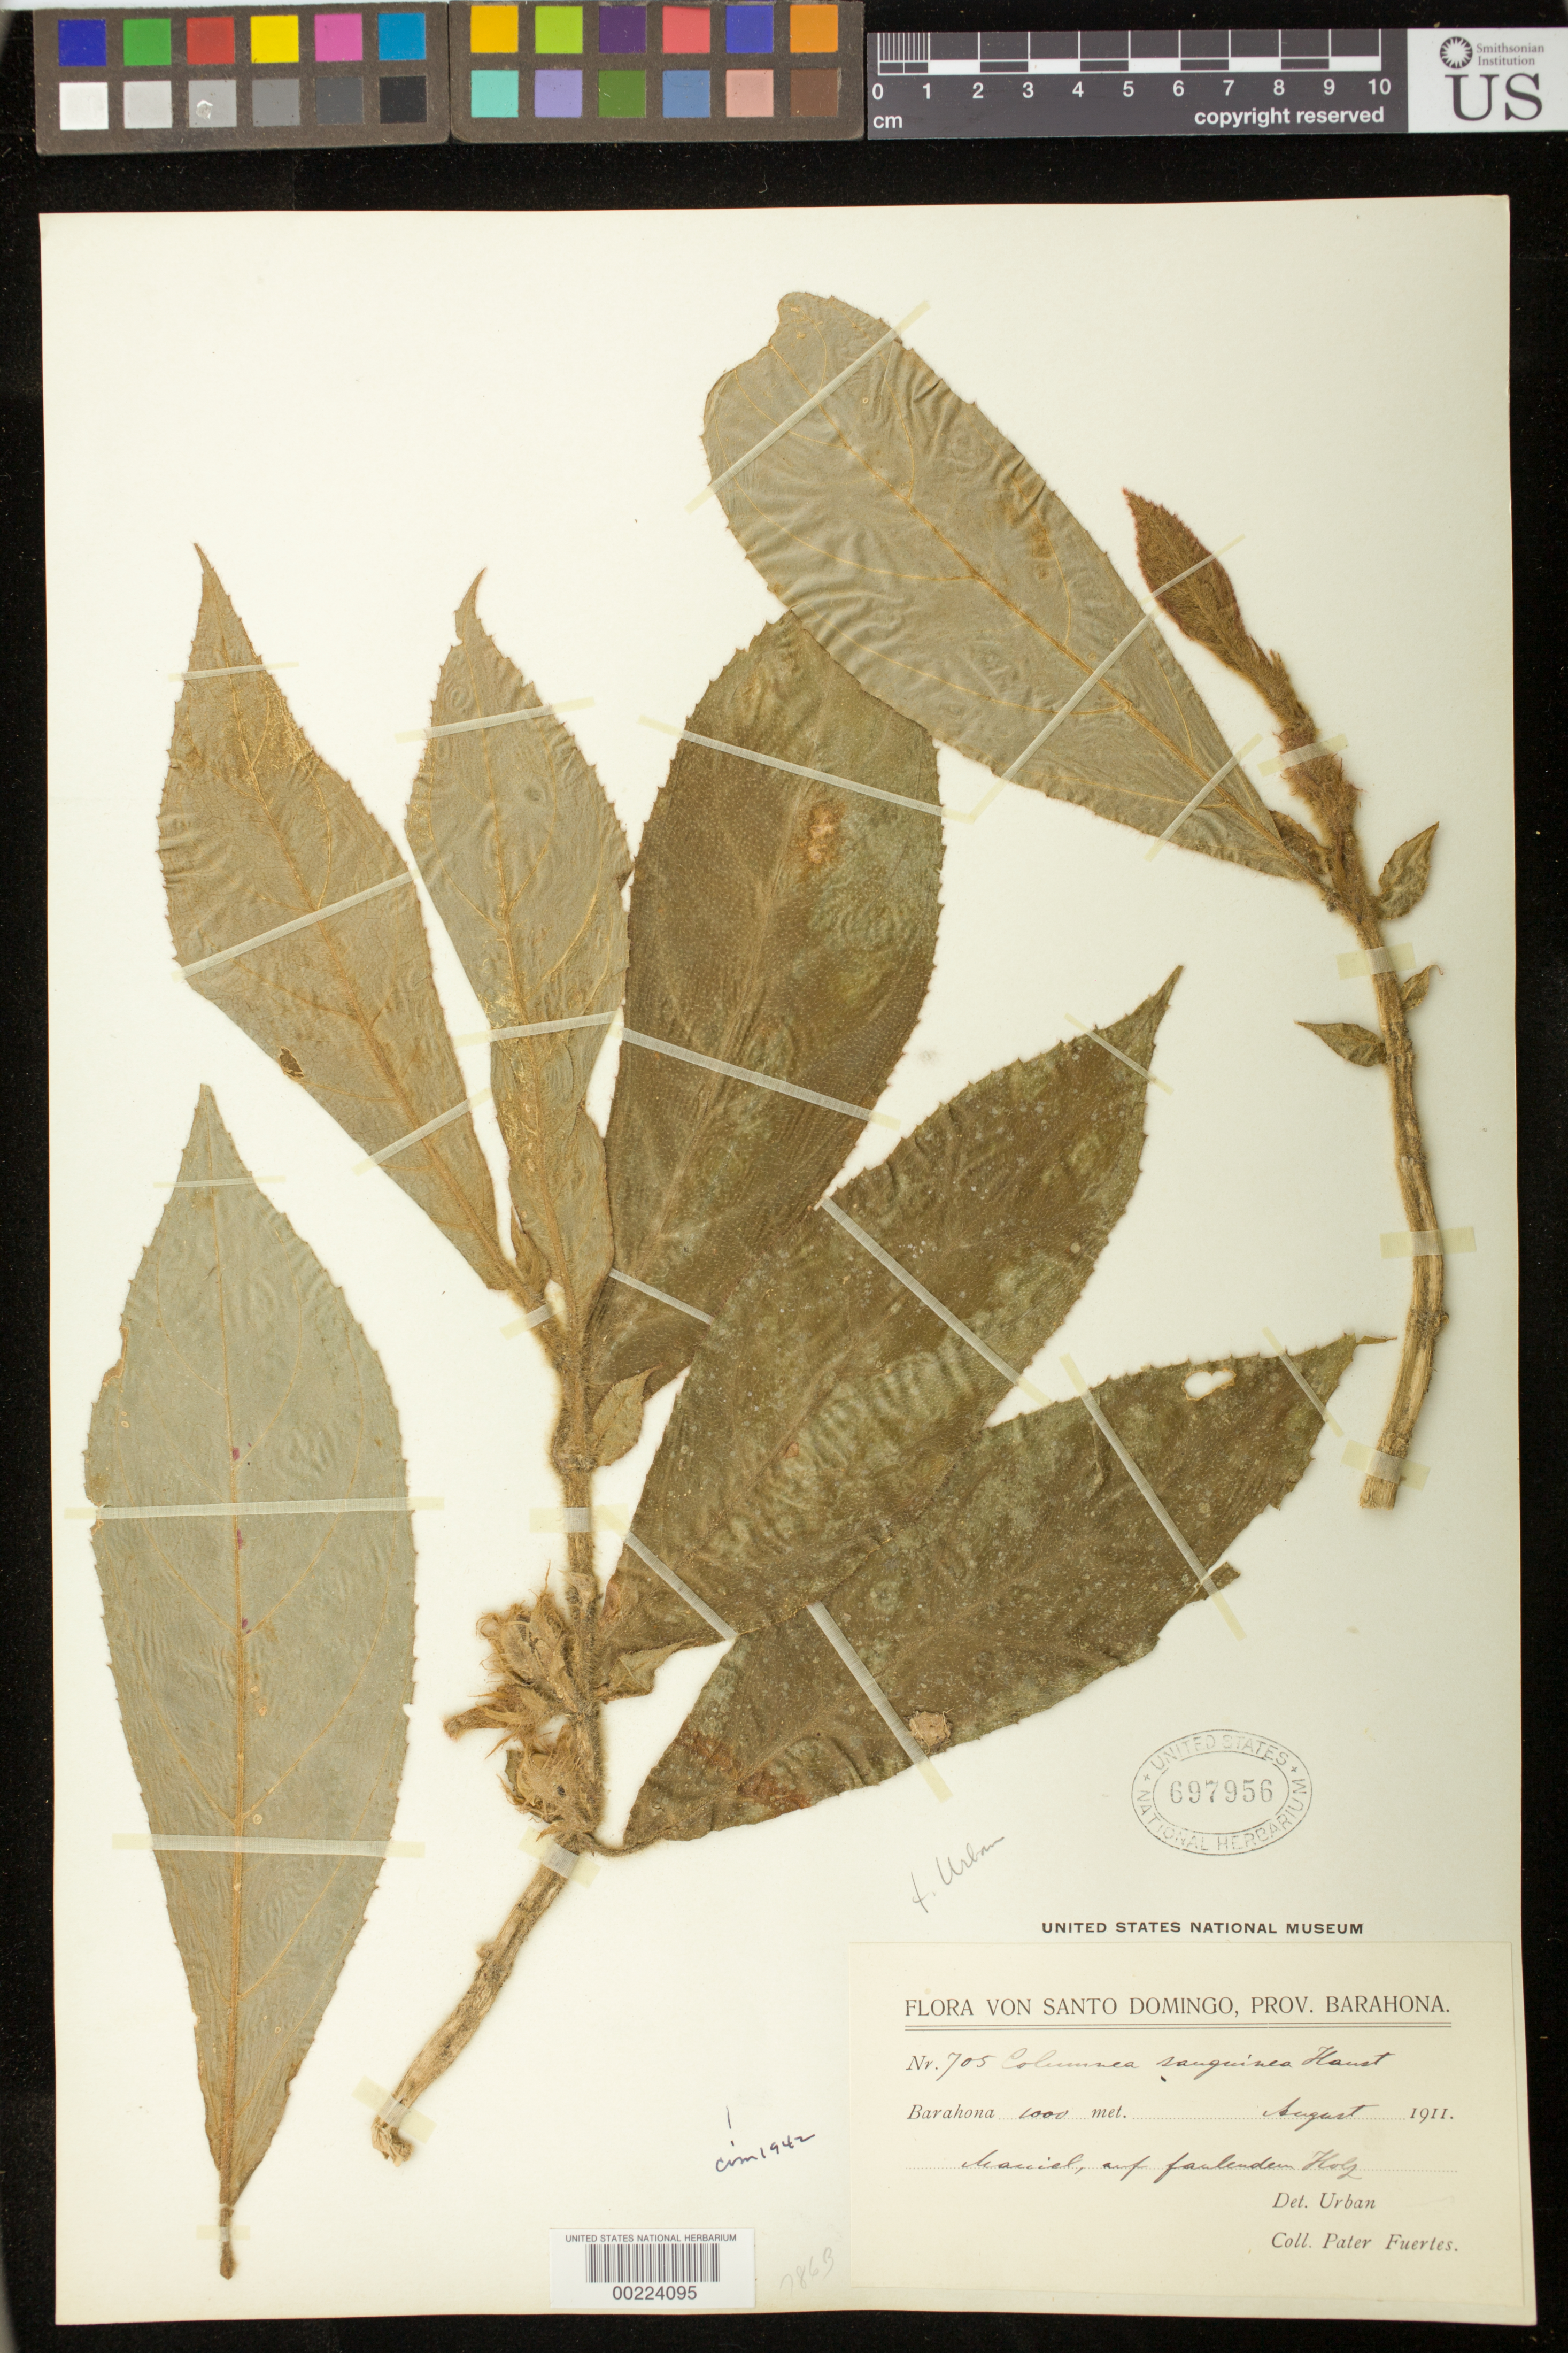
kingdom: Plantae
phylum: Tracheophyta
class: Magnoliopsida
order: Lamiales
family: Gesneriaceae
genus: Columnea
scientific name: Columnea sanguinea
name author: (Pers.) Hanst.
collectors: M. D. Fuertes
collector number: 705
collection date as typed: Aug 1911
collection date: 1911-08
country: Dominican Republic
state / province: Barahona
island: Hispaniola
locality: Massif, ...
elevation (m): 1000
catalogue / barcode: US 697956